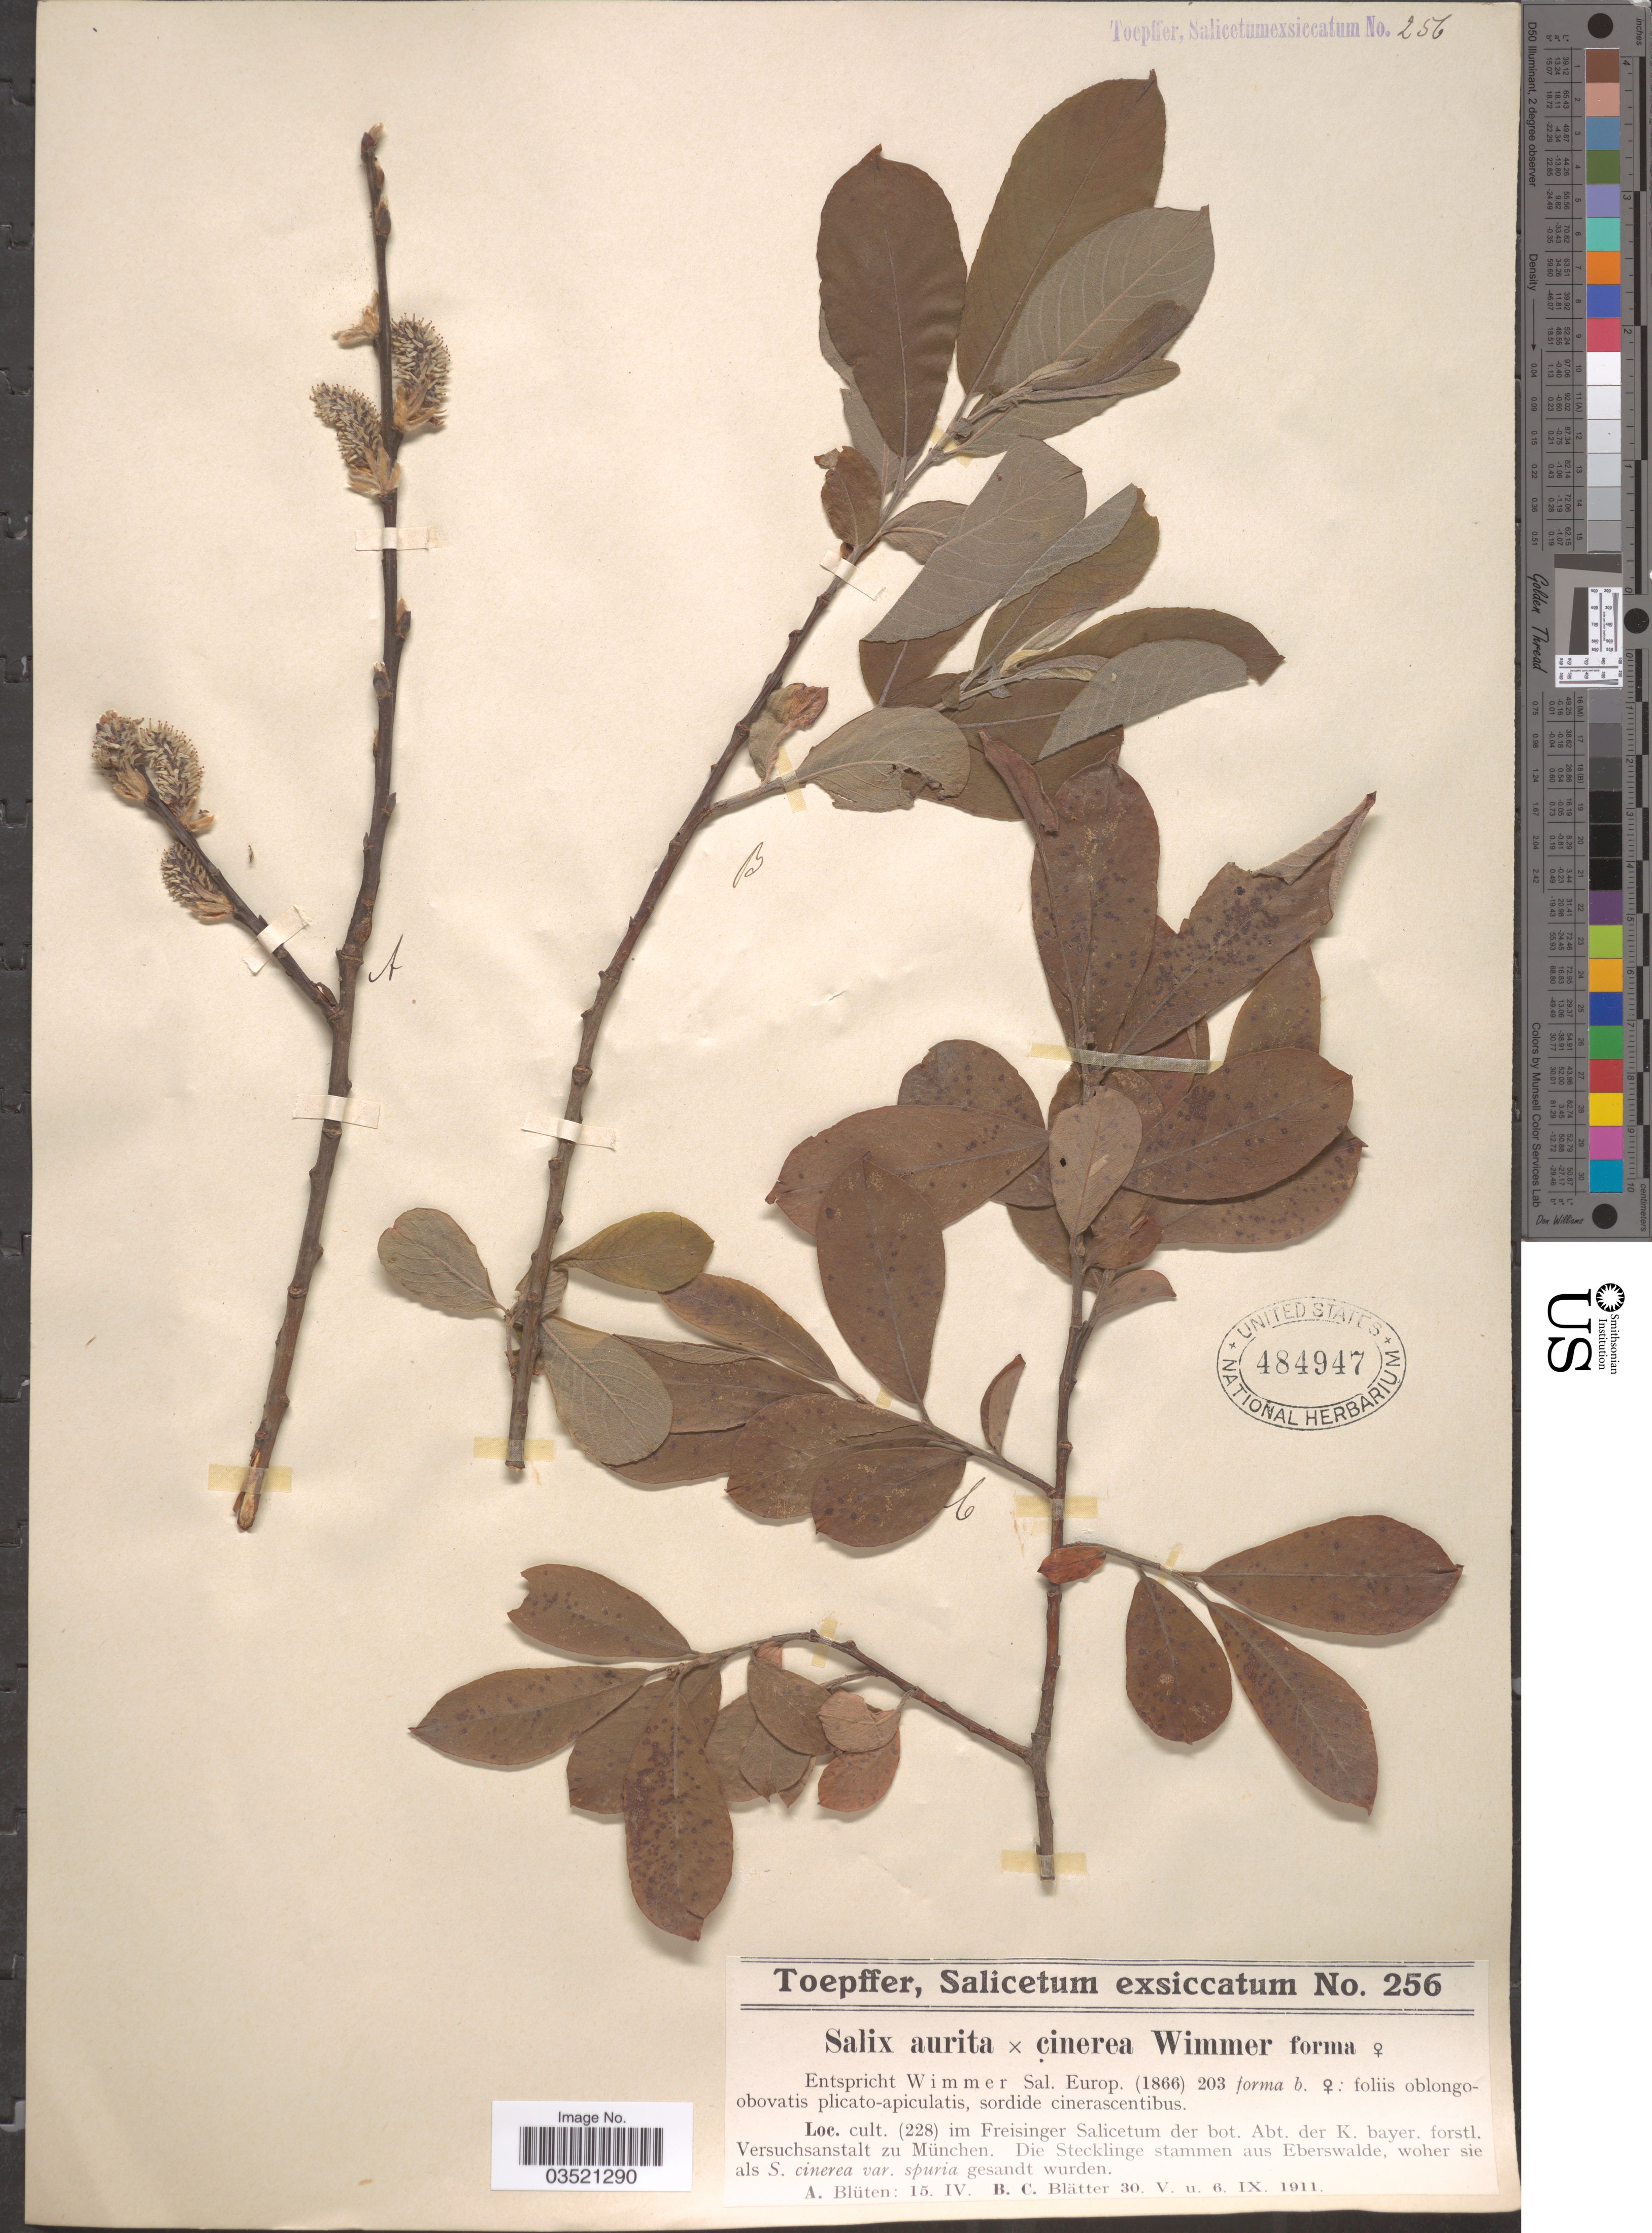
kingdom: Plantae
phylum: Tracheophyta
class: Magnoliopsida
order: Malpighiales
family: Salicaceae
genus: Salix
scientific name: Salix aurita x S. cinerea L.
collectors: A. Toepffer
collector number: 256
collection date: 1911-04-15/1911-09-06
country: Germany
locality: Cult. (n. 228) im Freisinger Salicetum der bot. Abt. der K. bayer. forstl. Versuchsanstalt zu München. Die Stecklinge stammen aus Eberswalde.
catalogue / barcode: US 484947